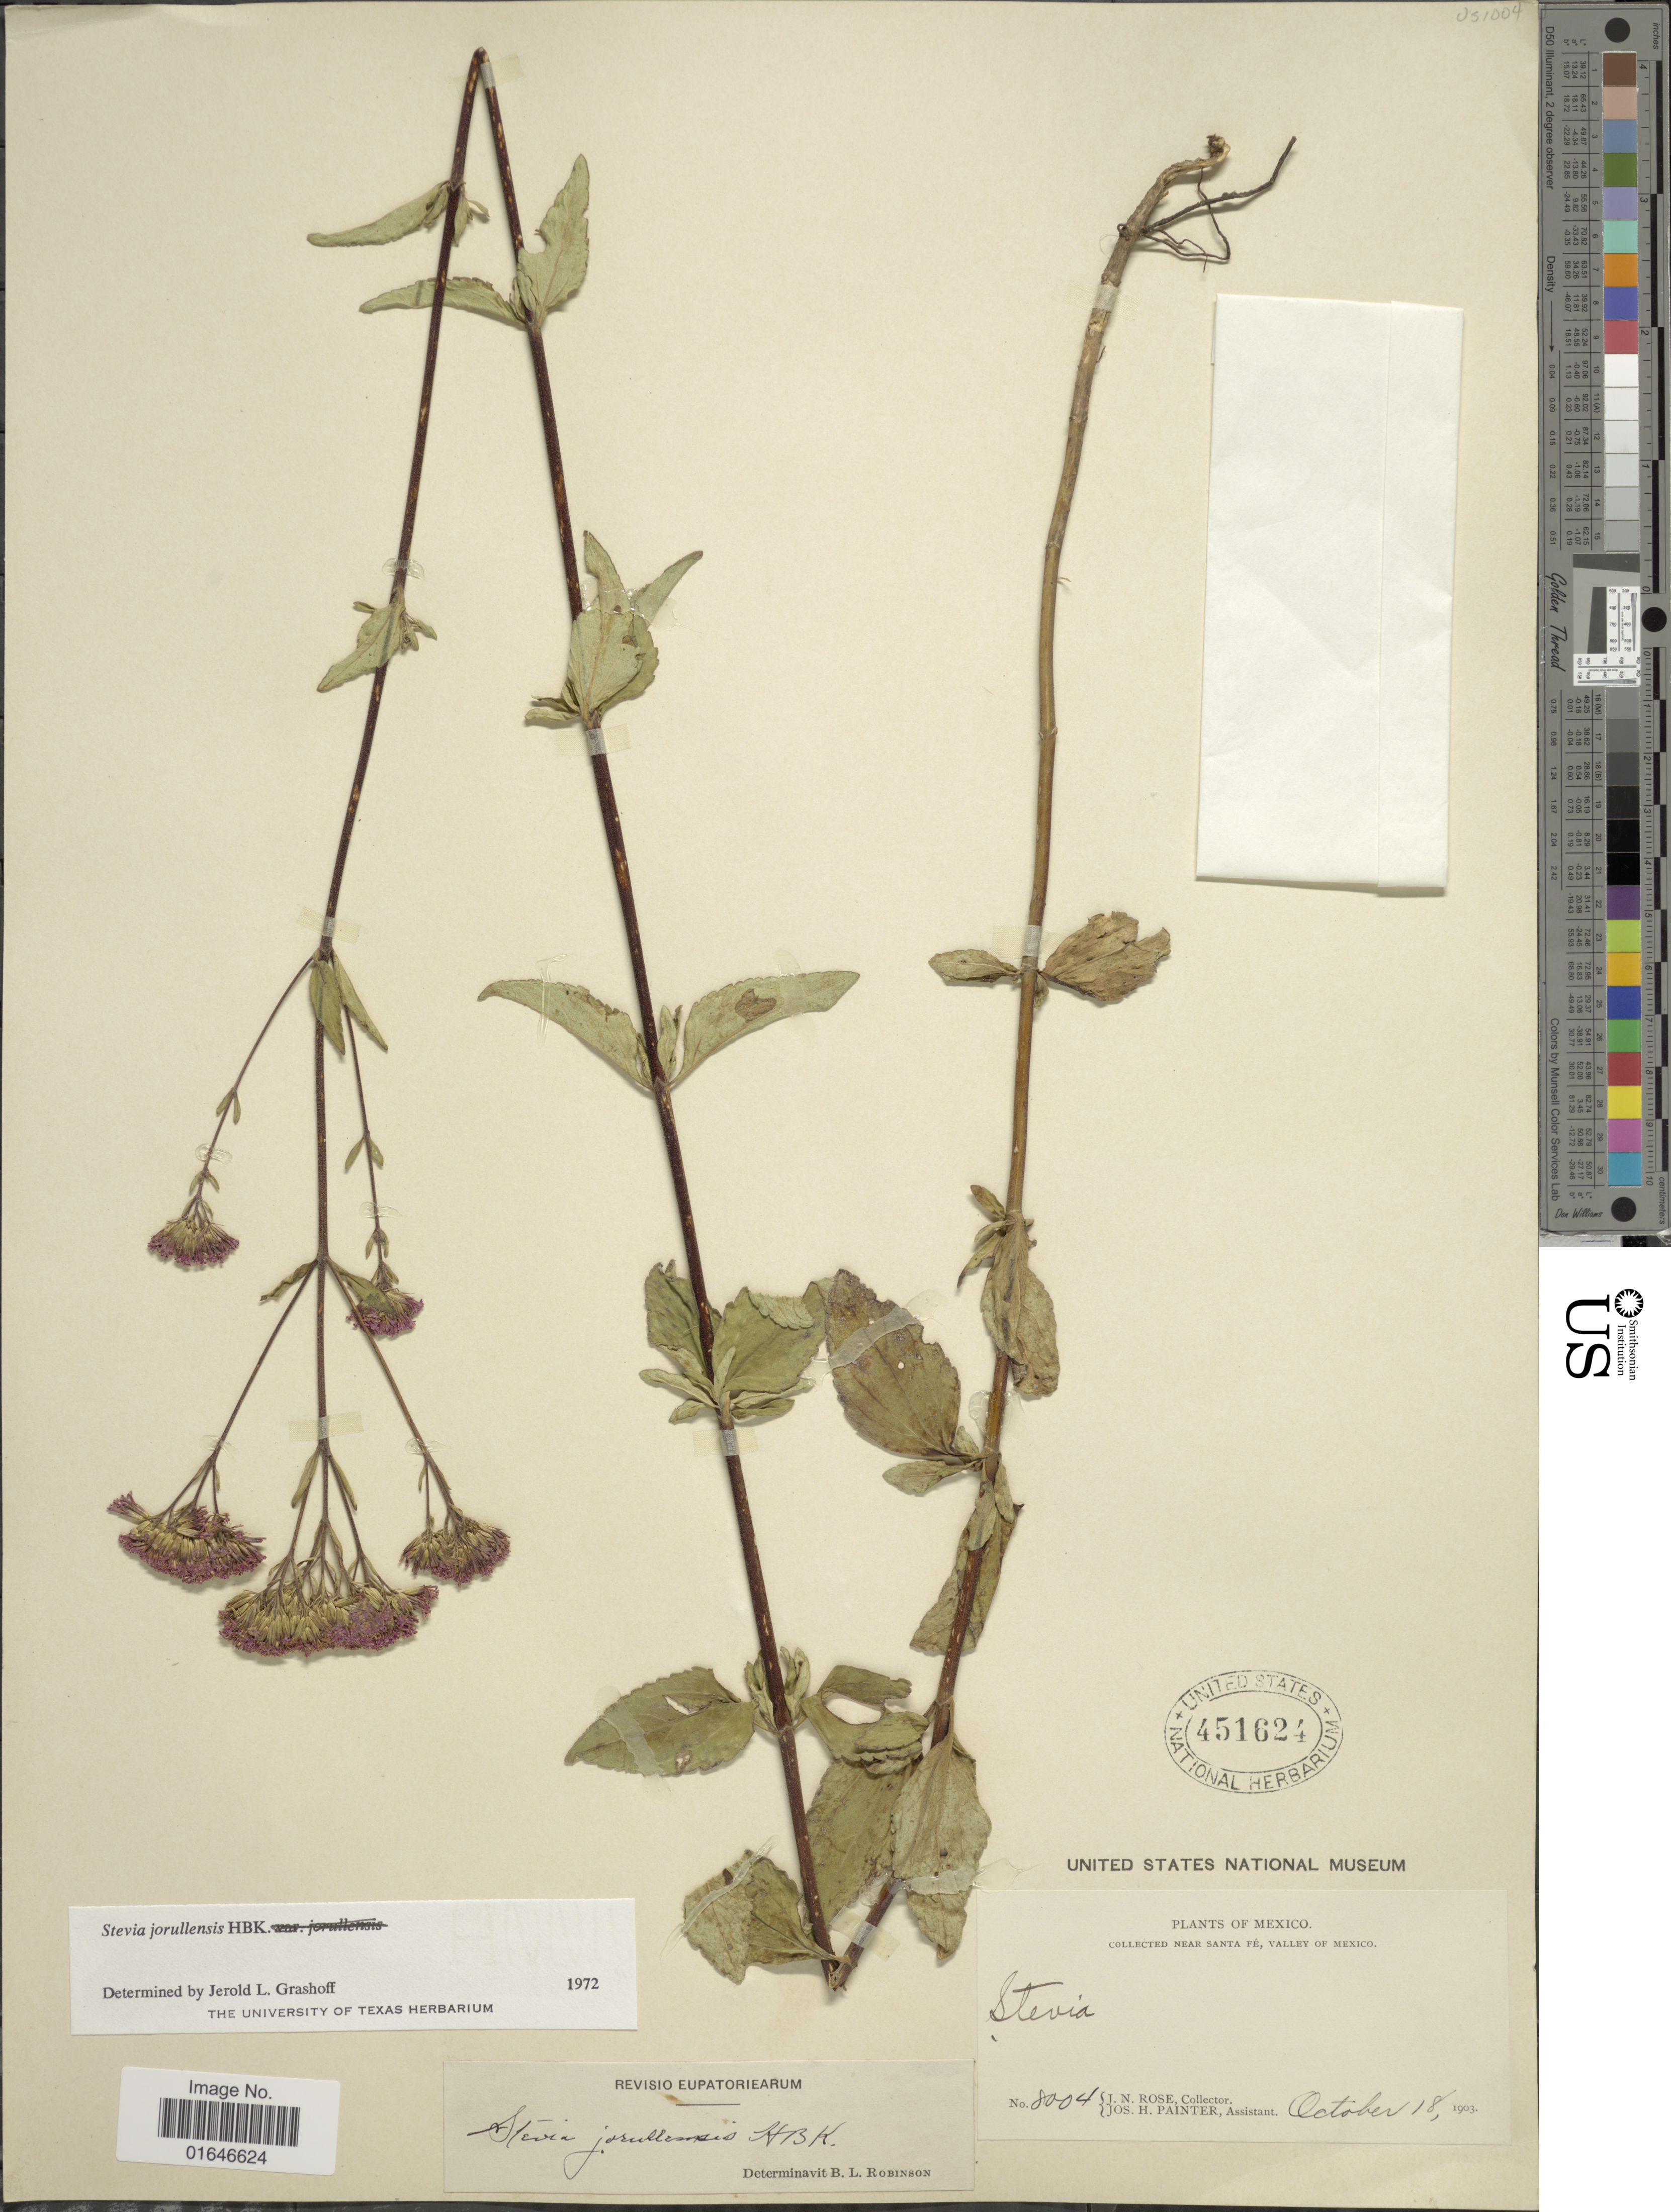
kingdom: Plantae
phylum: Tracheophyta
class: Magnoliopsida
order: Asterales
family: Asteraceae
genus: Stevia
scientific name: Stevia jorullensis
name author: Kunth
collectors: J. N. Rose & J. H. Painter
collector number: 8004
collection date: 1903-10-18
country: Mexico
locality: Near Santa Fe, Valley of Mexico.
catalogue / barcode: US 451624